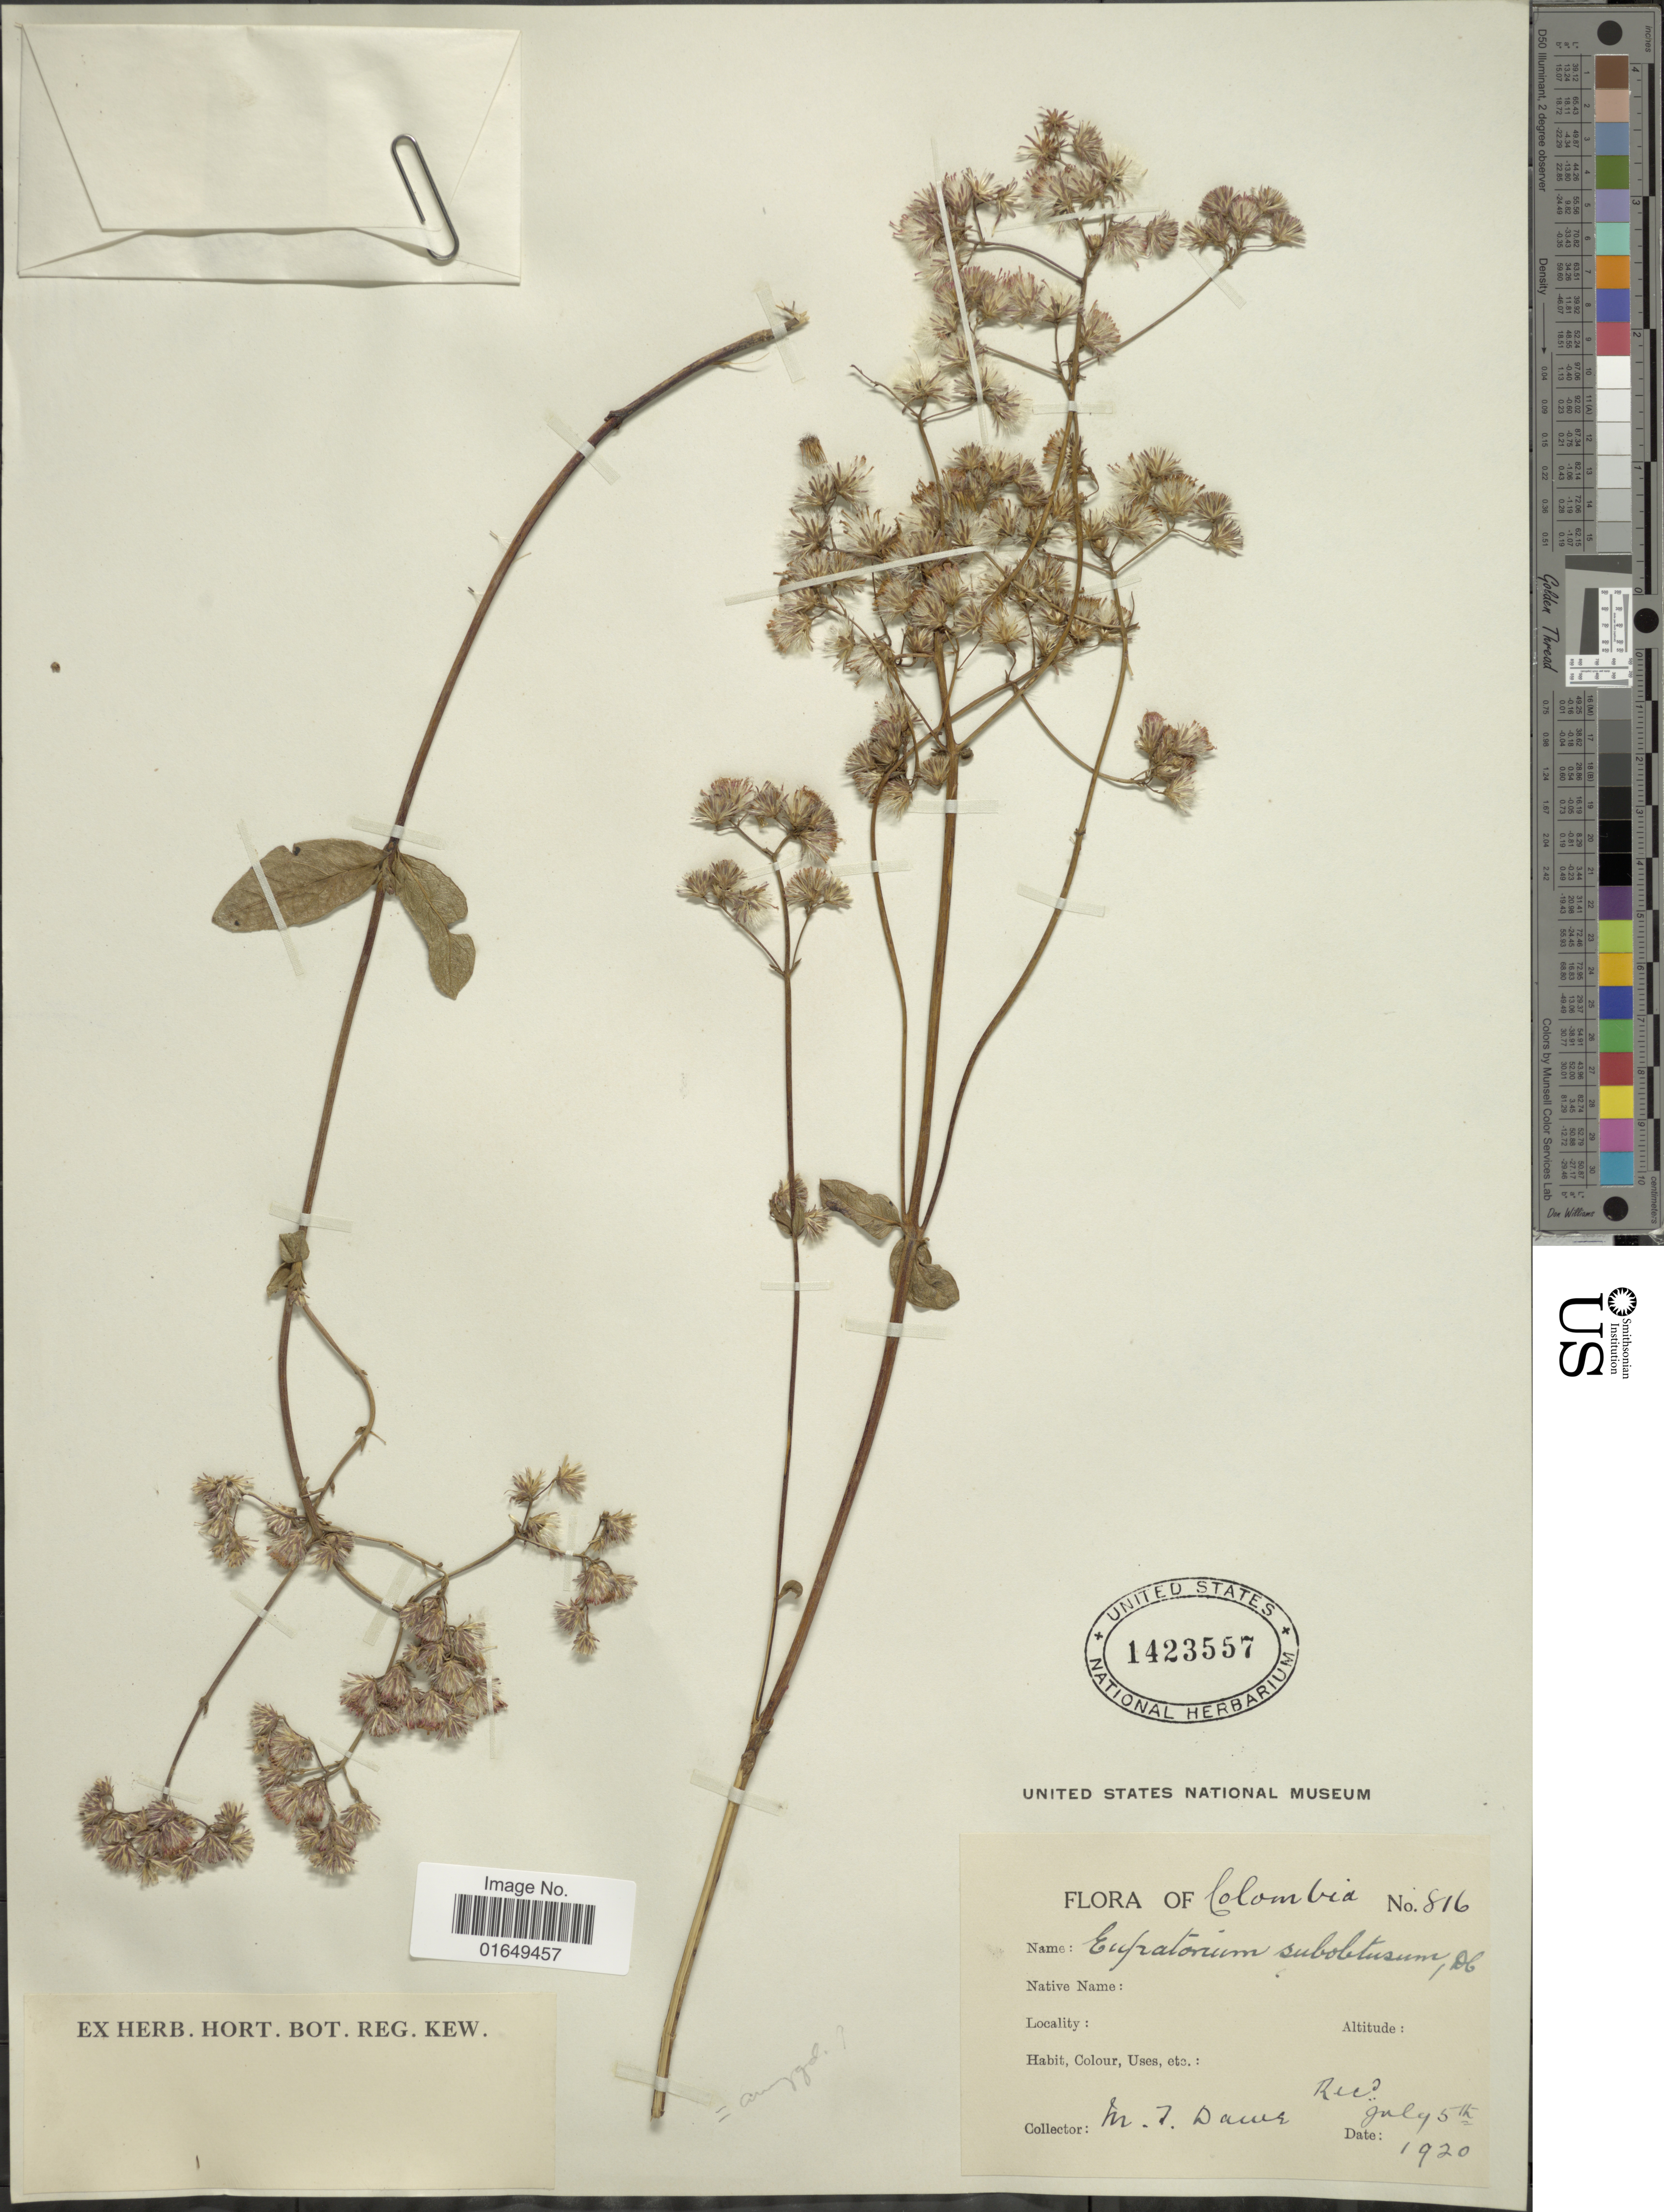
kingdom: Plantae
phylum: Tracheophyta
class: Magnoliopsida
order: Asterales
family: Asteraceae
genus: Ayapana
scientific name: Ayapana amygdalina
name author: (Lam.) R.M. King & H. Rob.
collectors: M. T. Dawe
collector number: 816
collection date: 1920-07-05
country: Colombia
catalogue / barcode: US 1423557